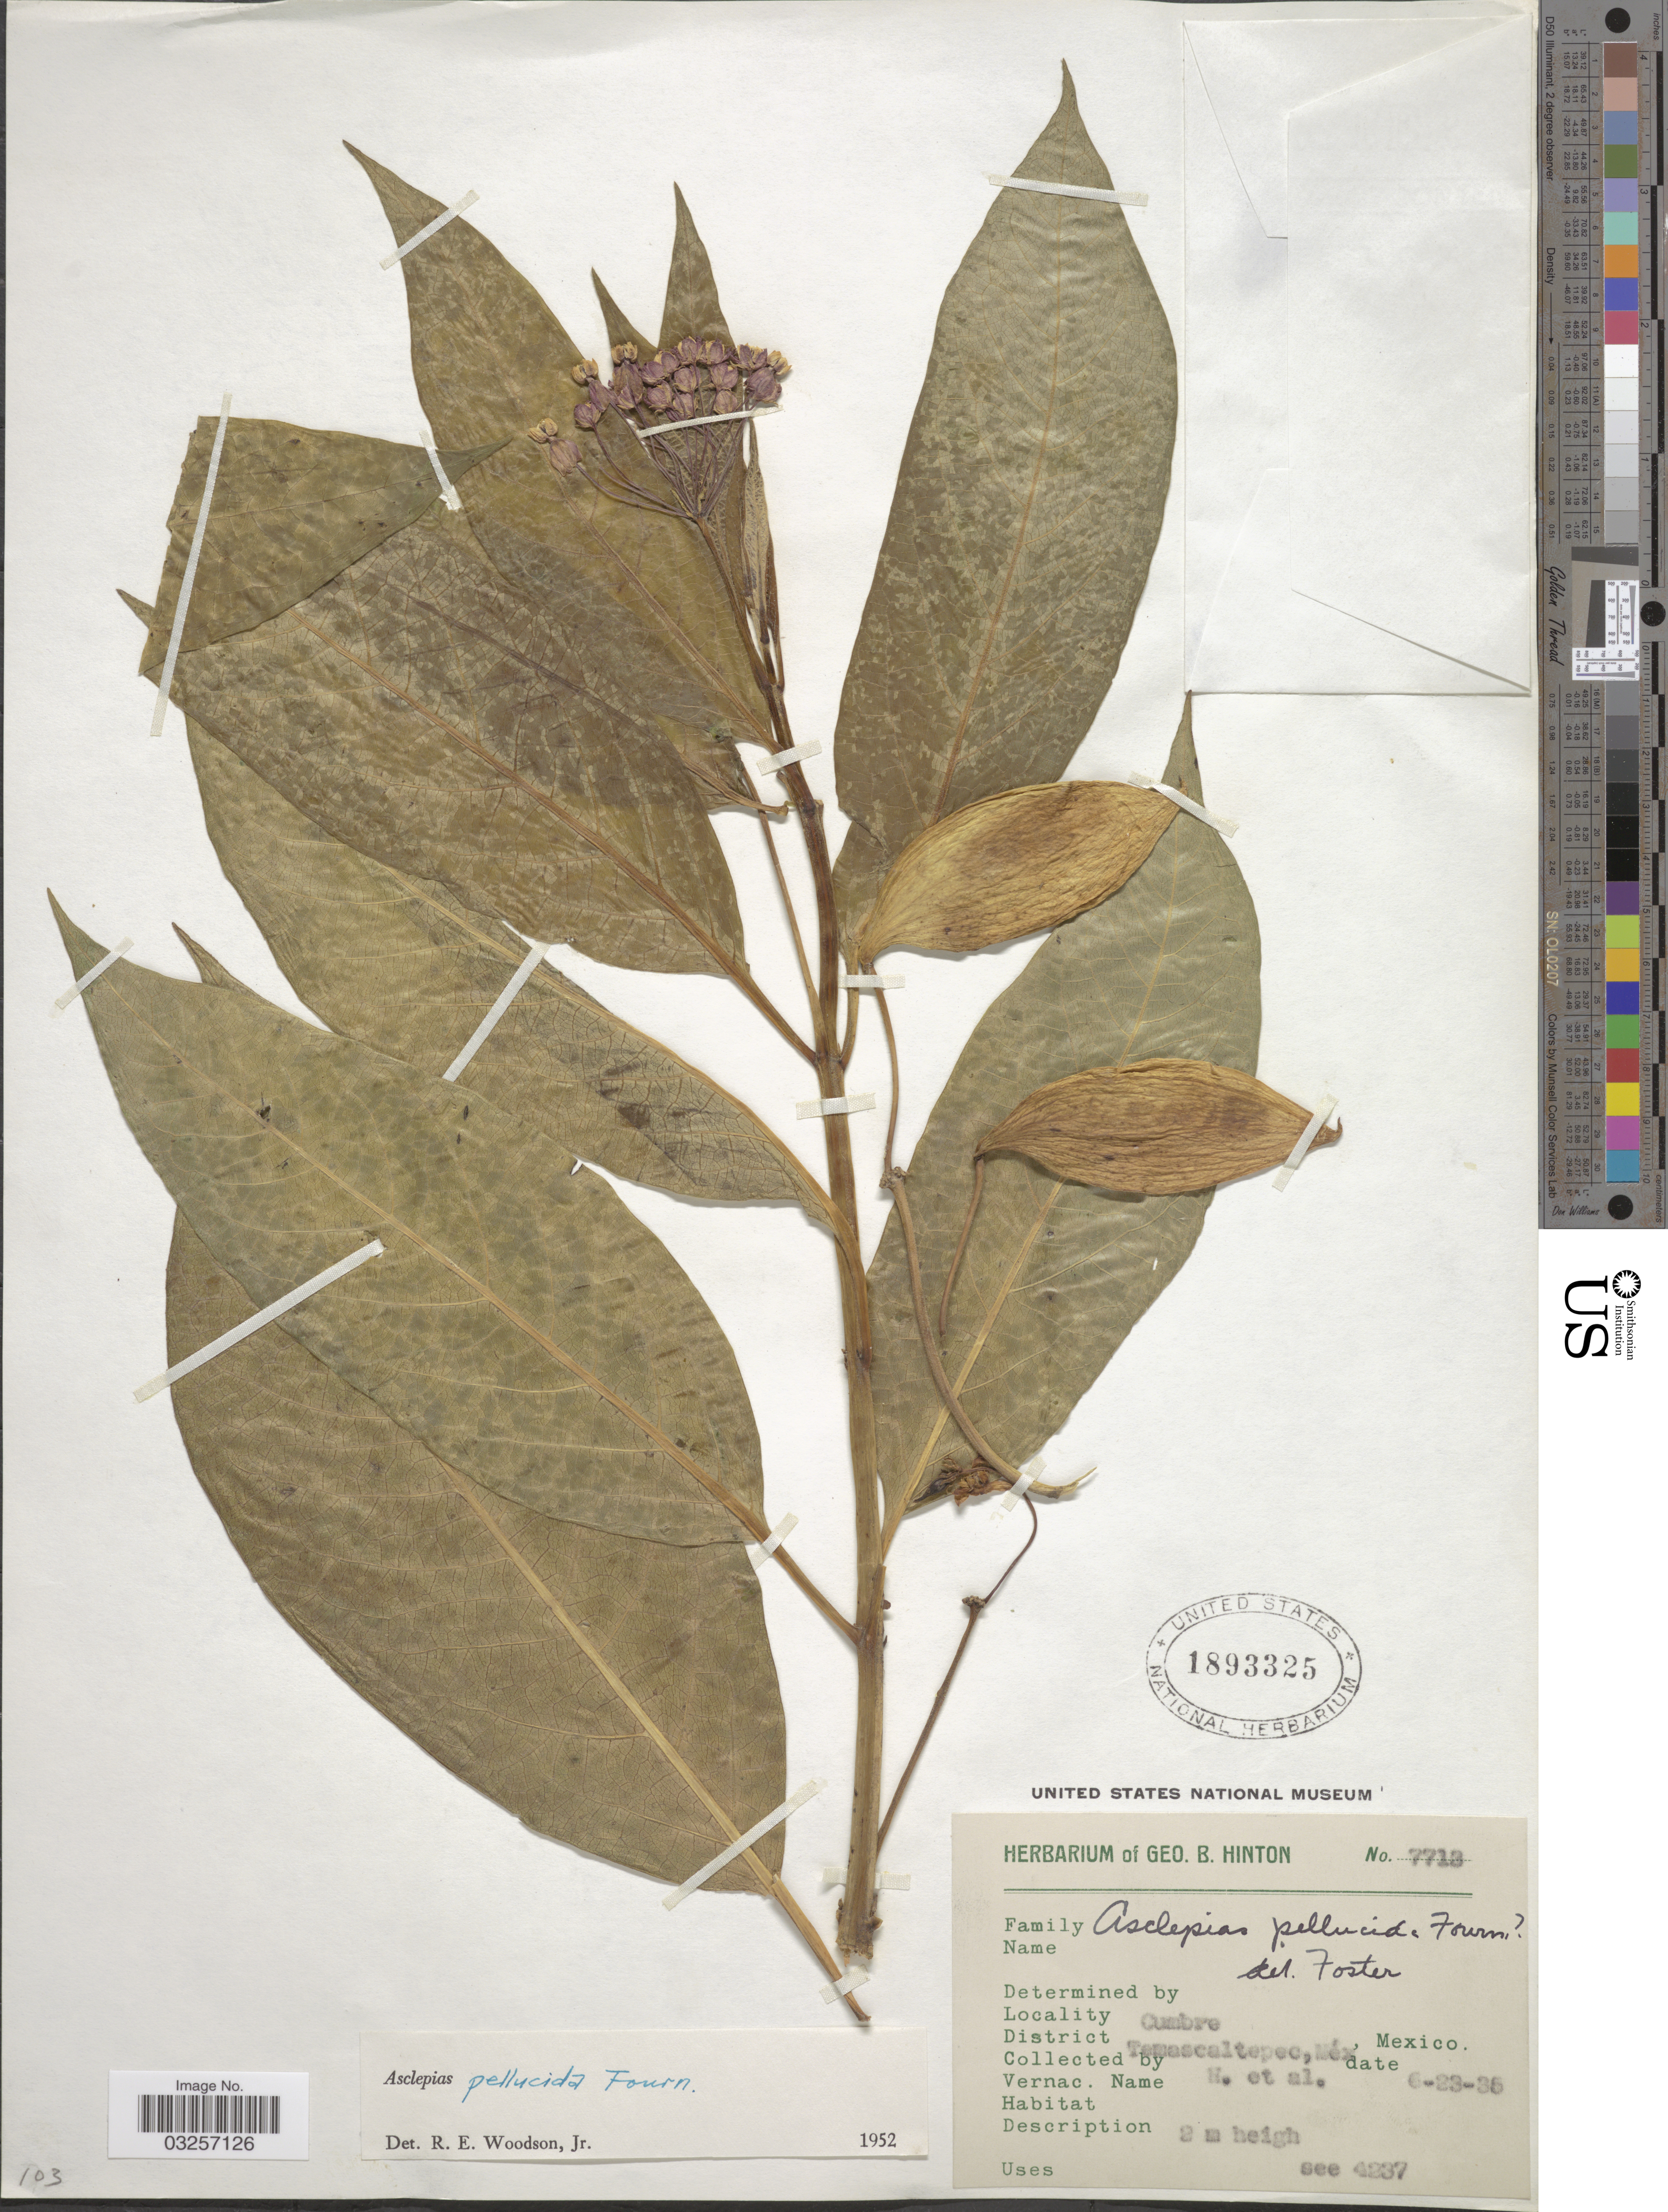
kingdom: Plantae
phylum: Tracheophyta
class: Magnoliopsida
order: Gentianales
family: Apocynaceae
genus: Asclepias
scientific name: Asclepias pellucida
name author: E. Fourn.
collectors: G. B. Hinton & et al.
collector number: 7713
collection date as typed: Transcribed d/m/y: 23/6/35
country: Mexico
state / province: México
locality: Cumbre, District Temascaltepec.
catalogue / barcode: US 1893325